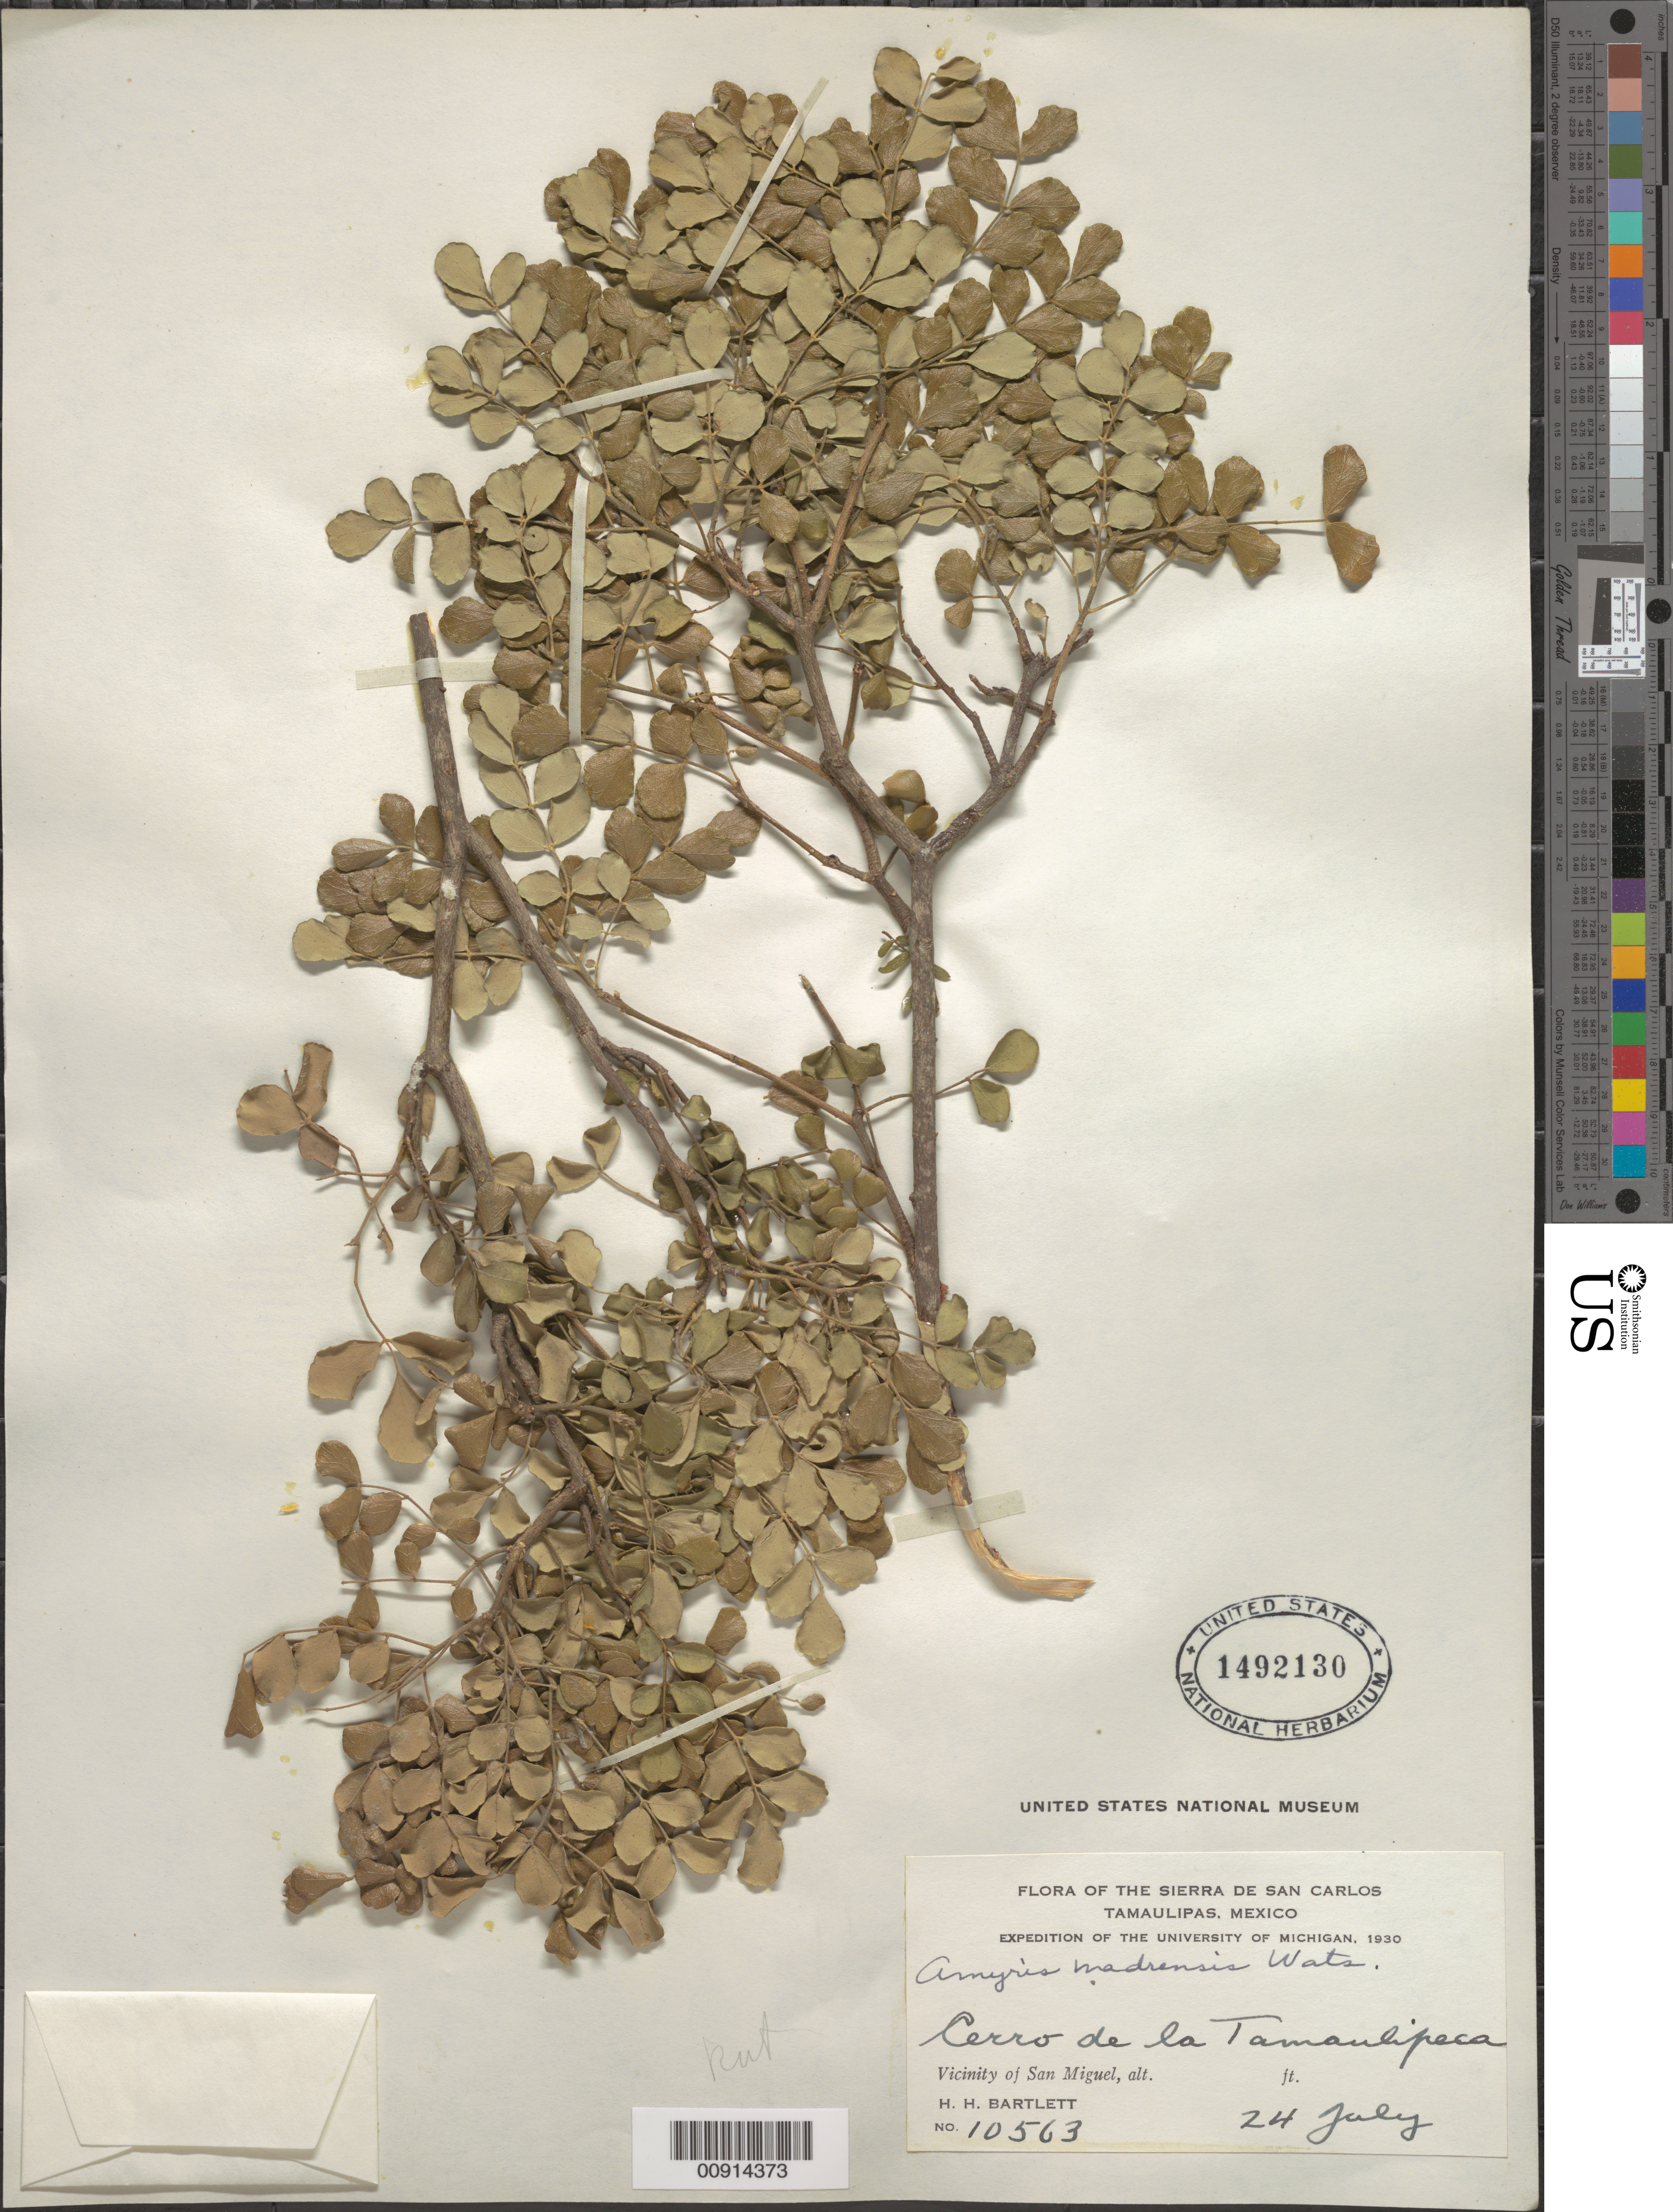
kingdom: Plantae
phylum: Tracheophyta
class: Magnoliopsida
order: Sapindales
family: Rutaceae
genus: Amyris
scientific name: Amyris madrensis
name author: S. Watson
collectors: H. H. Bartlett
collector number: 10563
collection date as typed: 24 Jul 1930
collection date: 1930-07-24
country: Mexico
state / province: Tamaulipas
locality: Cerro de la Tamaulipeca. Sierra de San Carlos, Tamaulipas.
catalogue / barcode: US 1492130